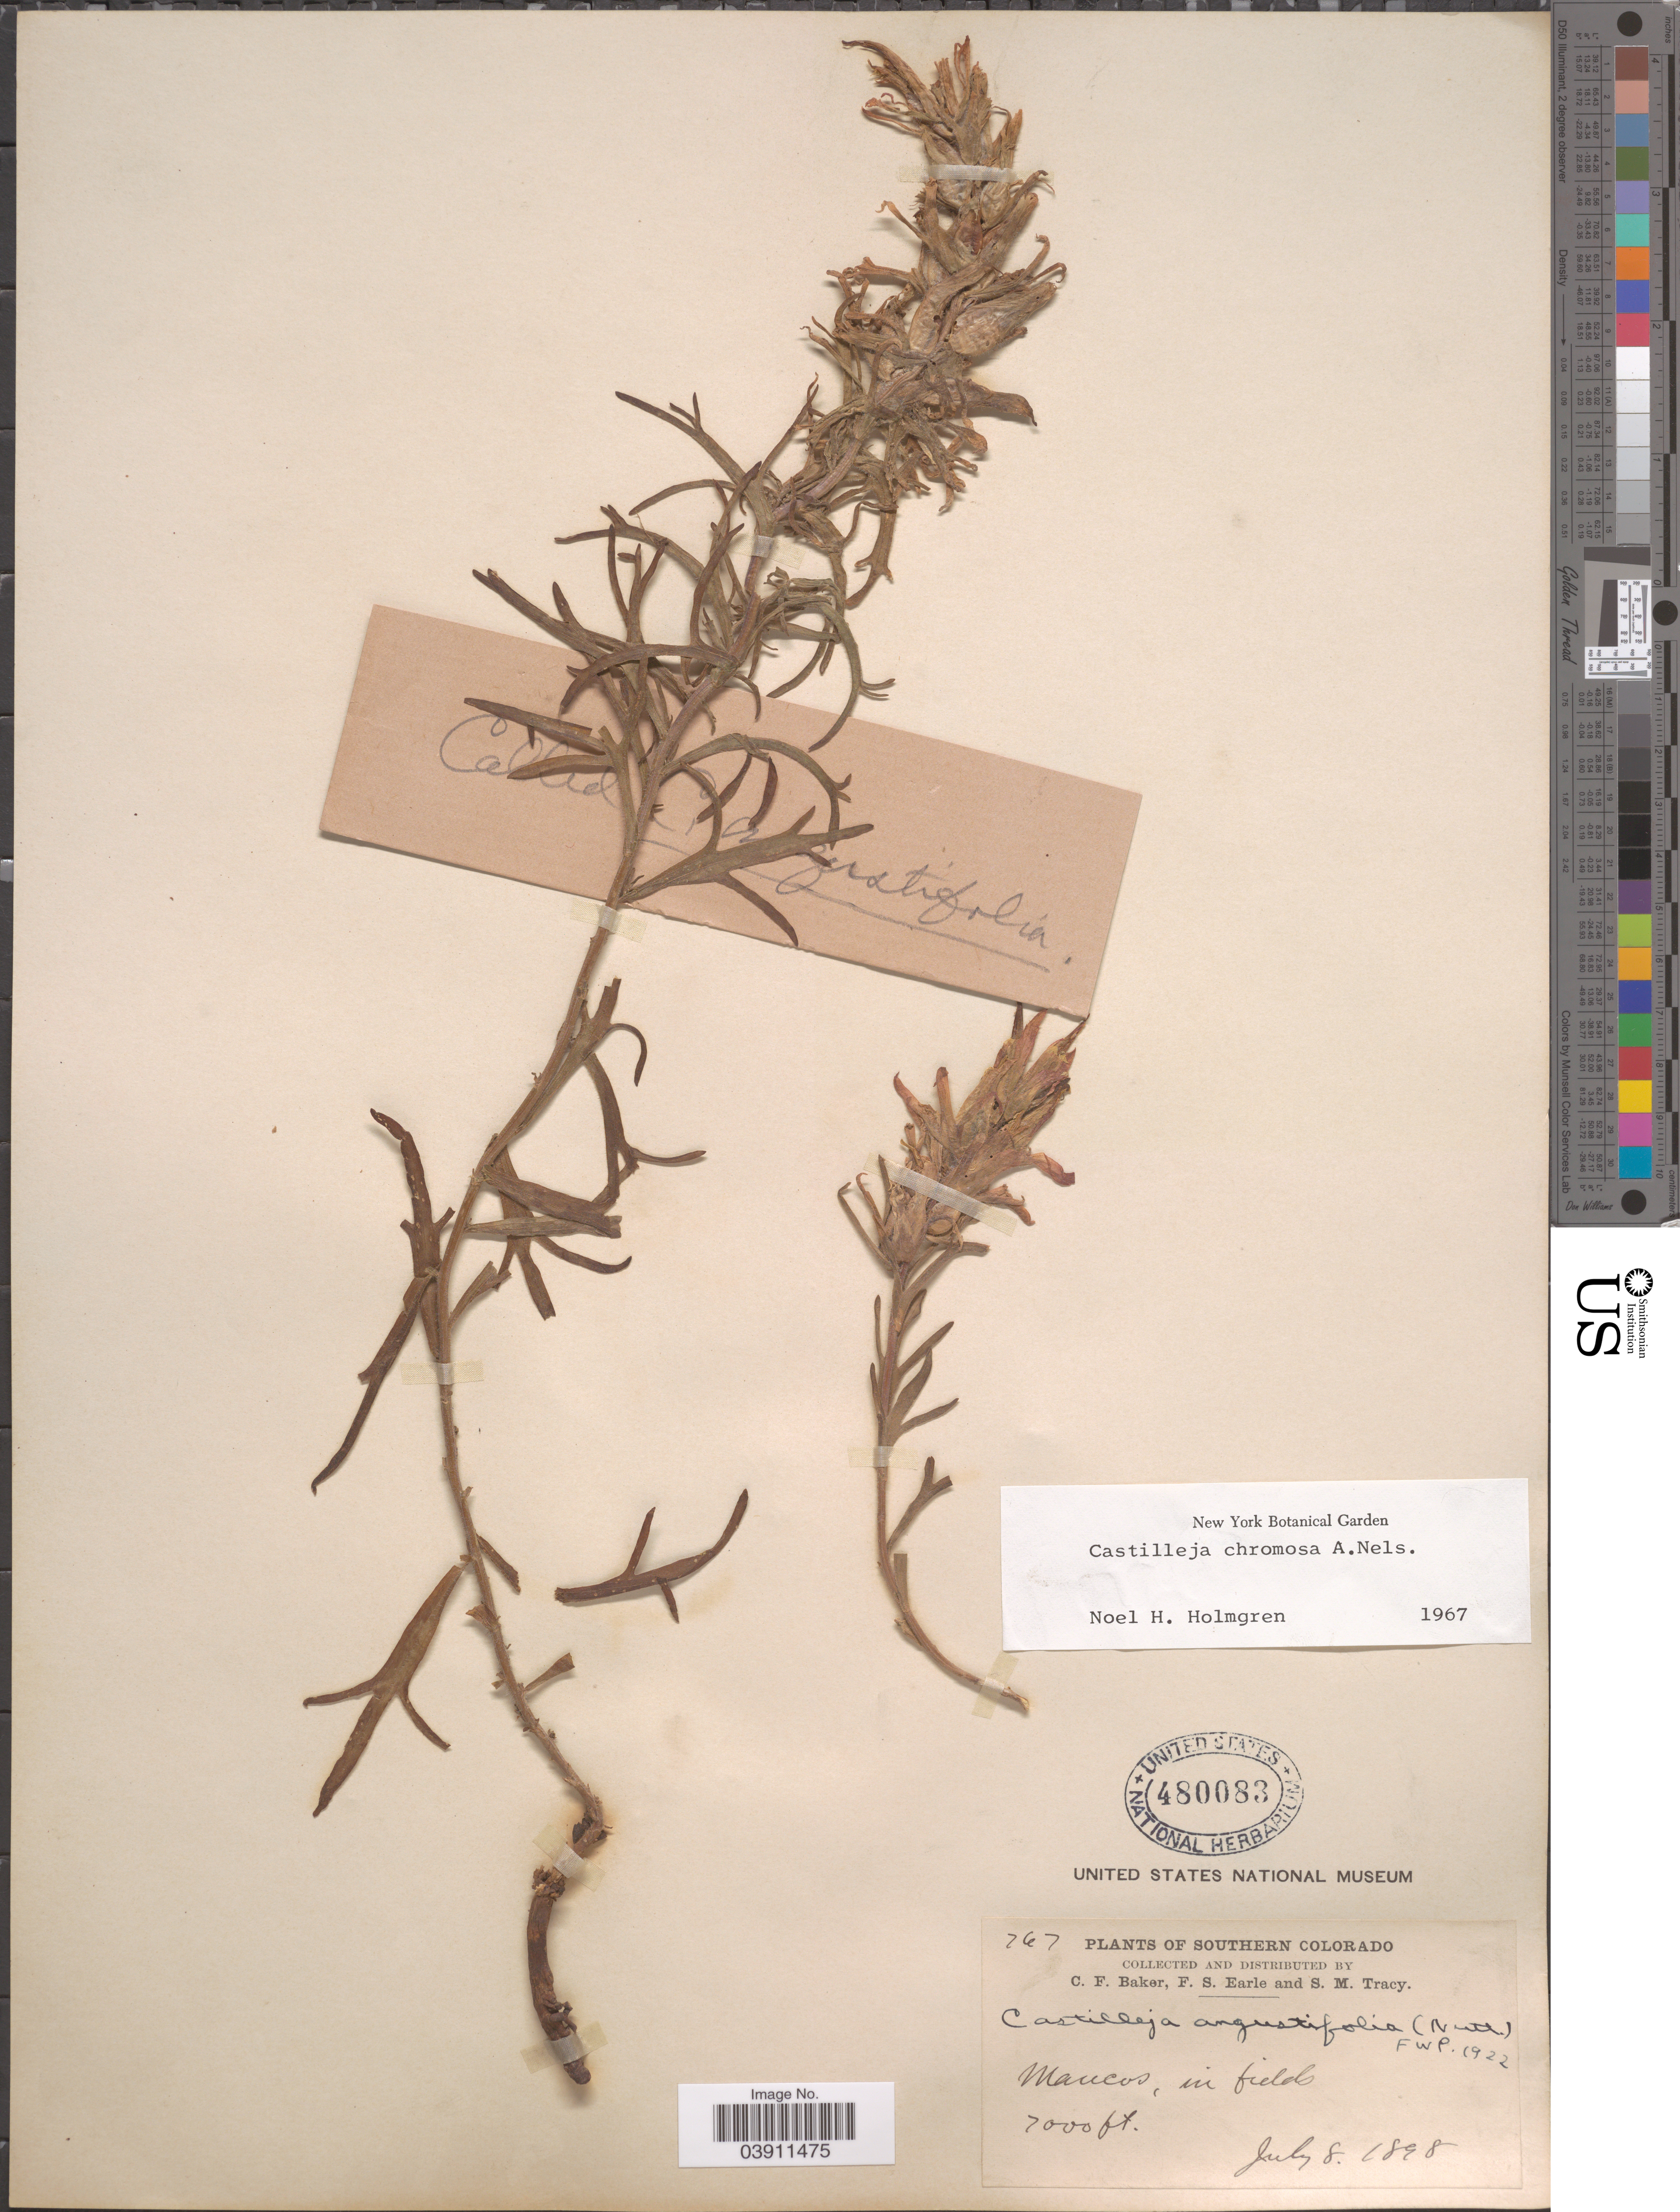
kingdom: Plantae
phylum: Tracheophyta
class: Magnoliopsida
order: Lamiales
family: Orobanchaceae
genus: Castilleja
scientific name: Castilleja chromosa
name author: A. Nelson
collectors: C. F. Baker, F. S. Earle & S. M. Tracy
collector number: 767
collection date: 1898-07-08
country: United States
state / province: Colorado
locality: Southern Colorado. Mancos, in fields.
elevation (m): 2134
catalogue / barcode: US 480083